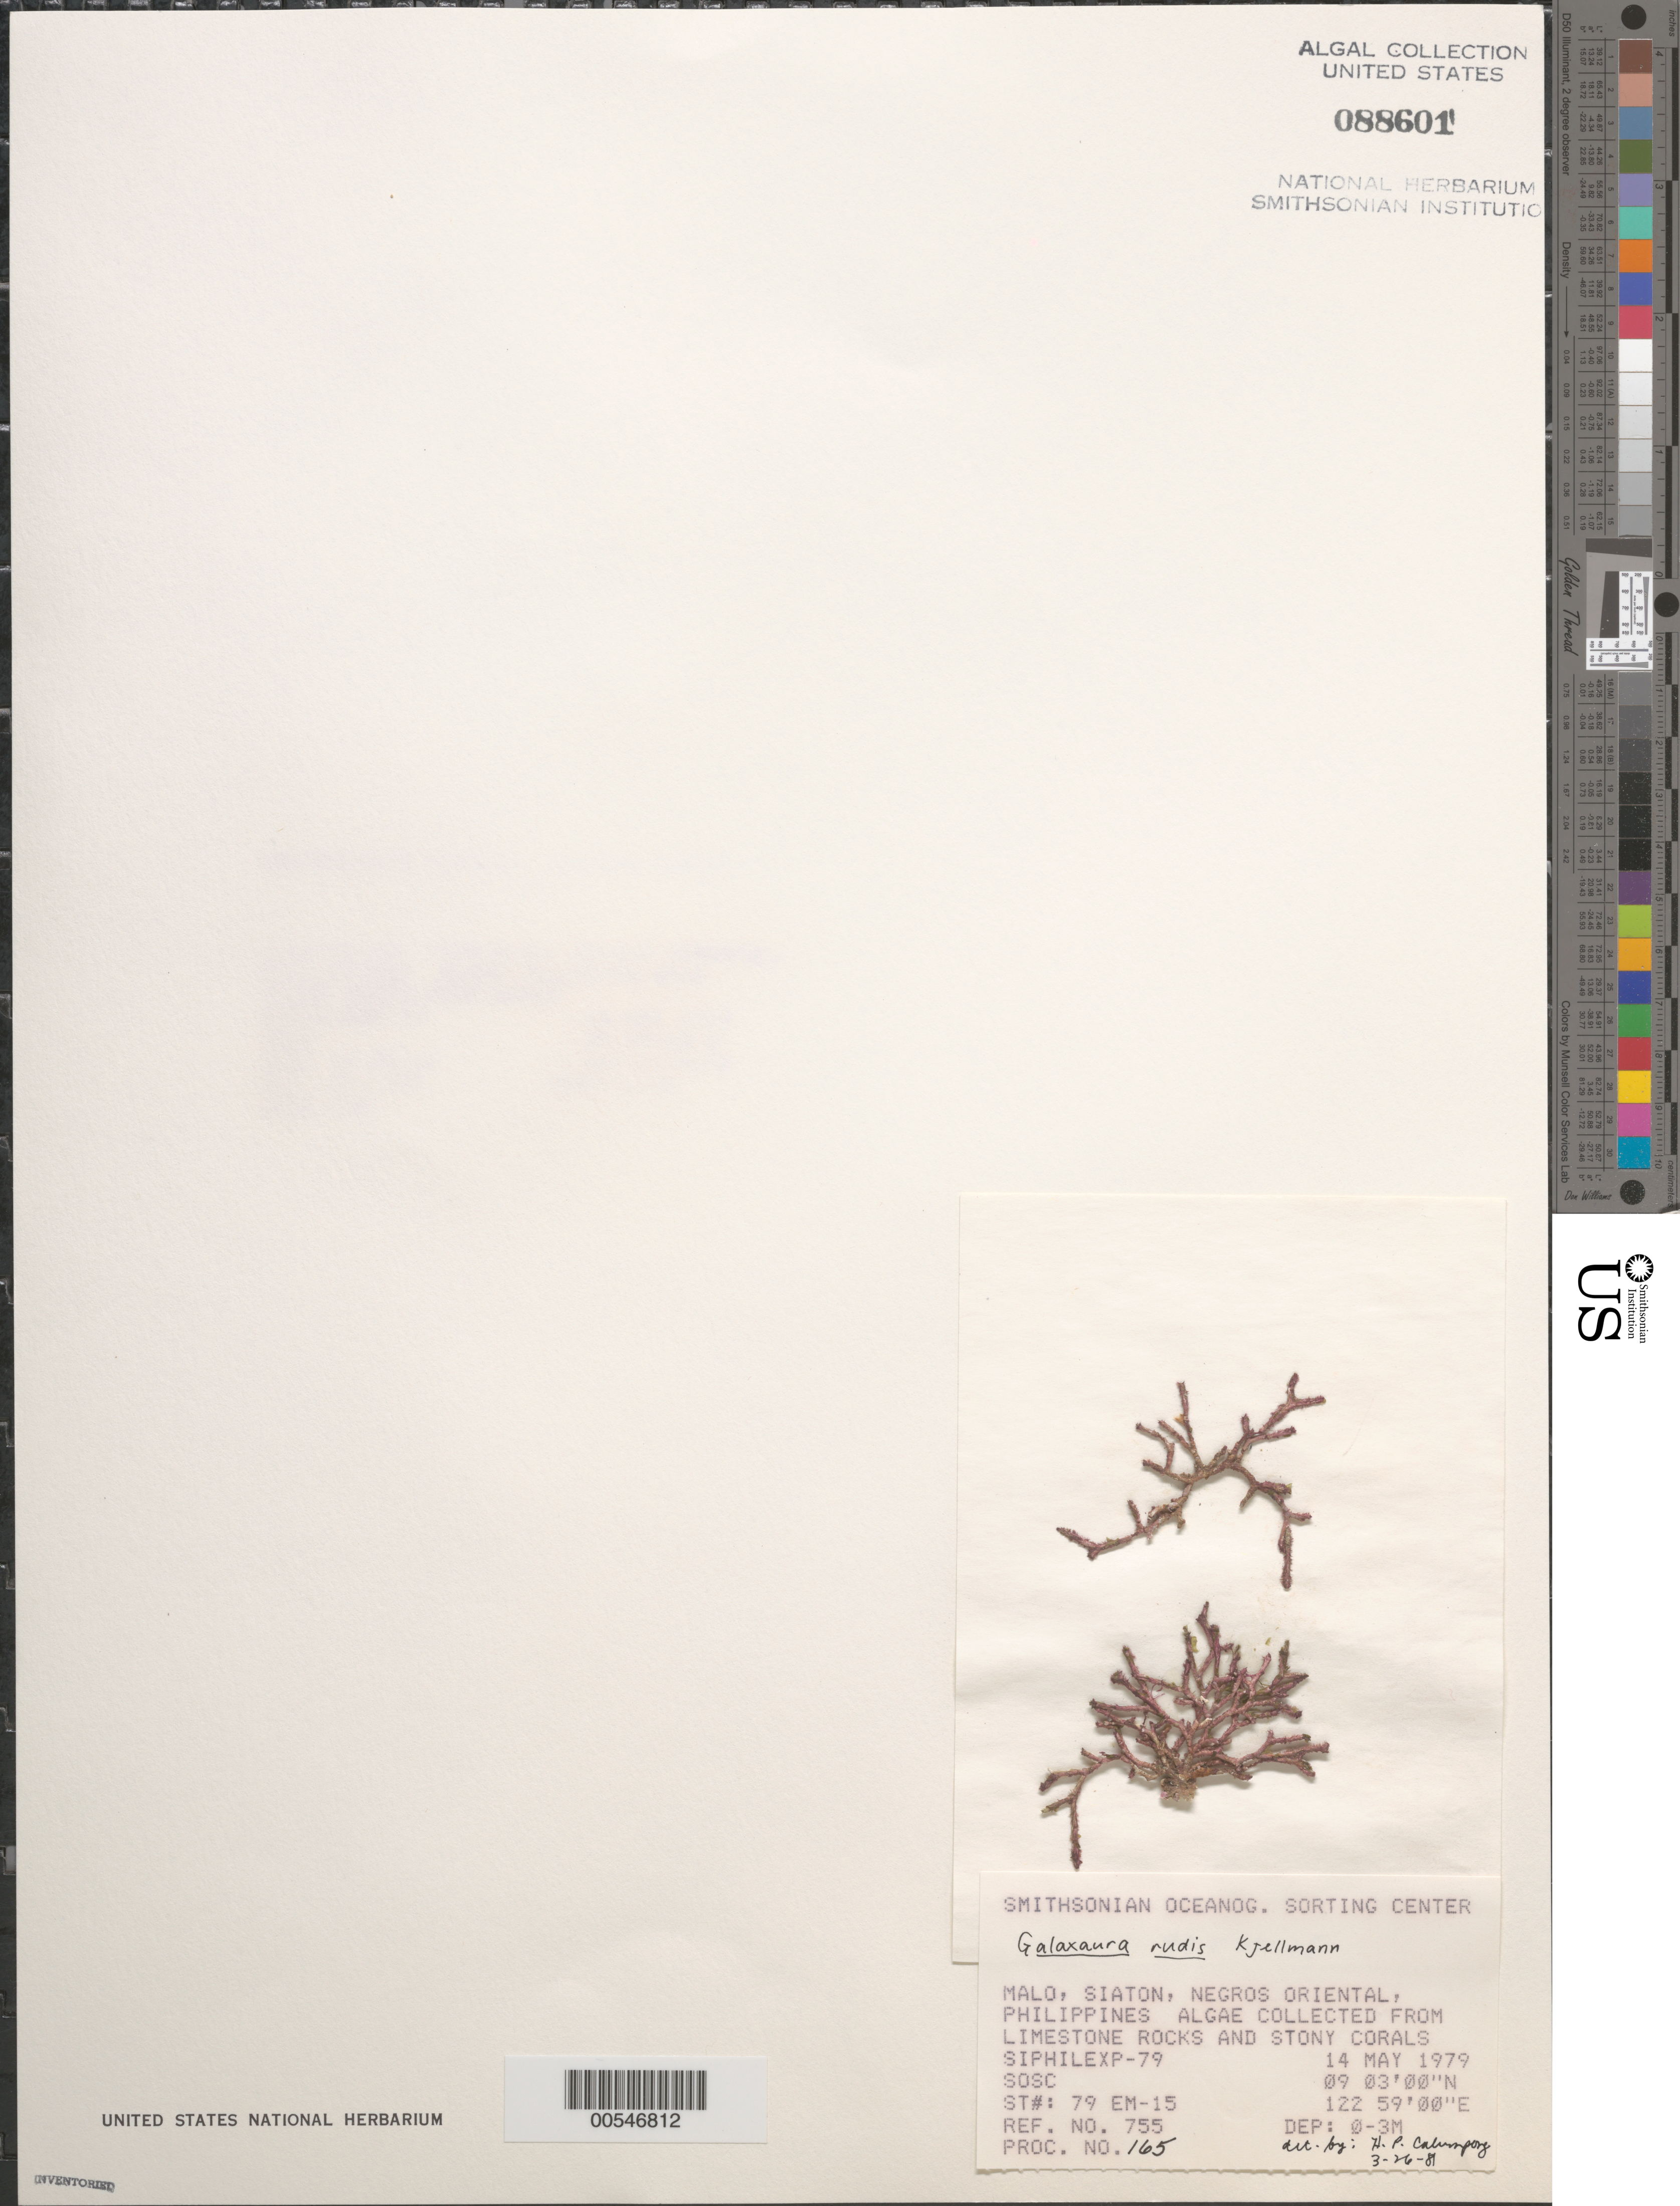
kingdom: Plantae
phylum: Rhodophyta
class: Florideophyceae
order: Nemaliales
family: Galaxauraceae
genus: Galaxaura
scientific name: Galaxaura rugosa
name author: (Ellis & Sol.) J.V.Lamouroux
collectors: SOSC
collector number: Station 79 Em-15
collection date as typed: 14 May 1979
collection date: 1979-05-14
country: Philippines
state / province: Central Visayas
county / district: Negros Oriental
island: Negros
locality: Malo, Siaton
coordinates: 09 03'00"N, 122 59'00"E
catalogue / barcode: US 88601